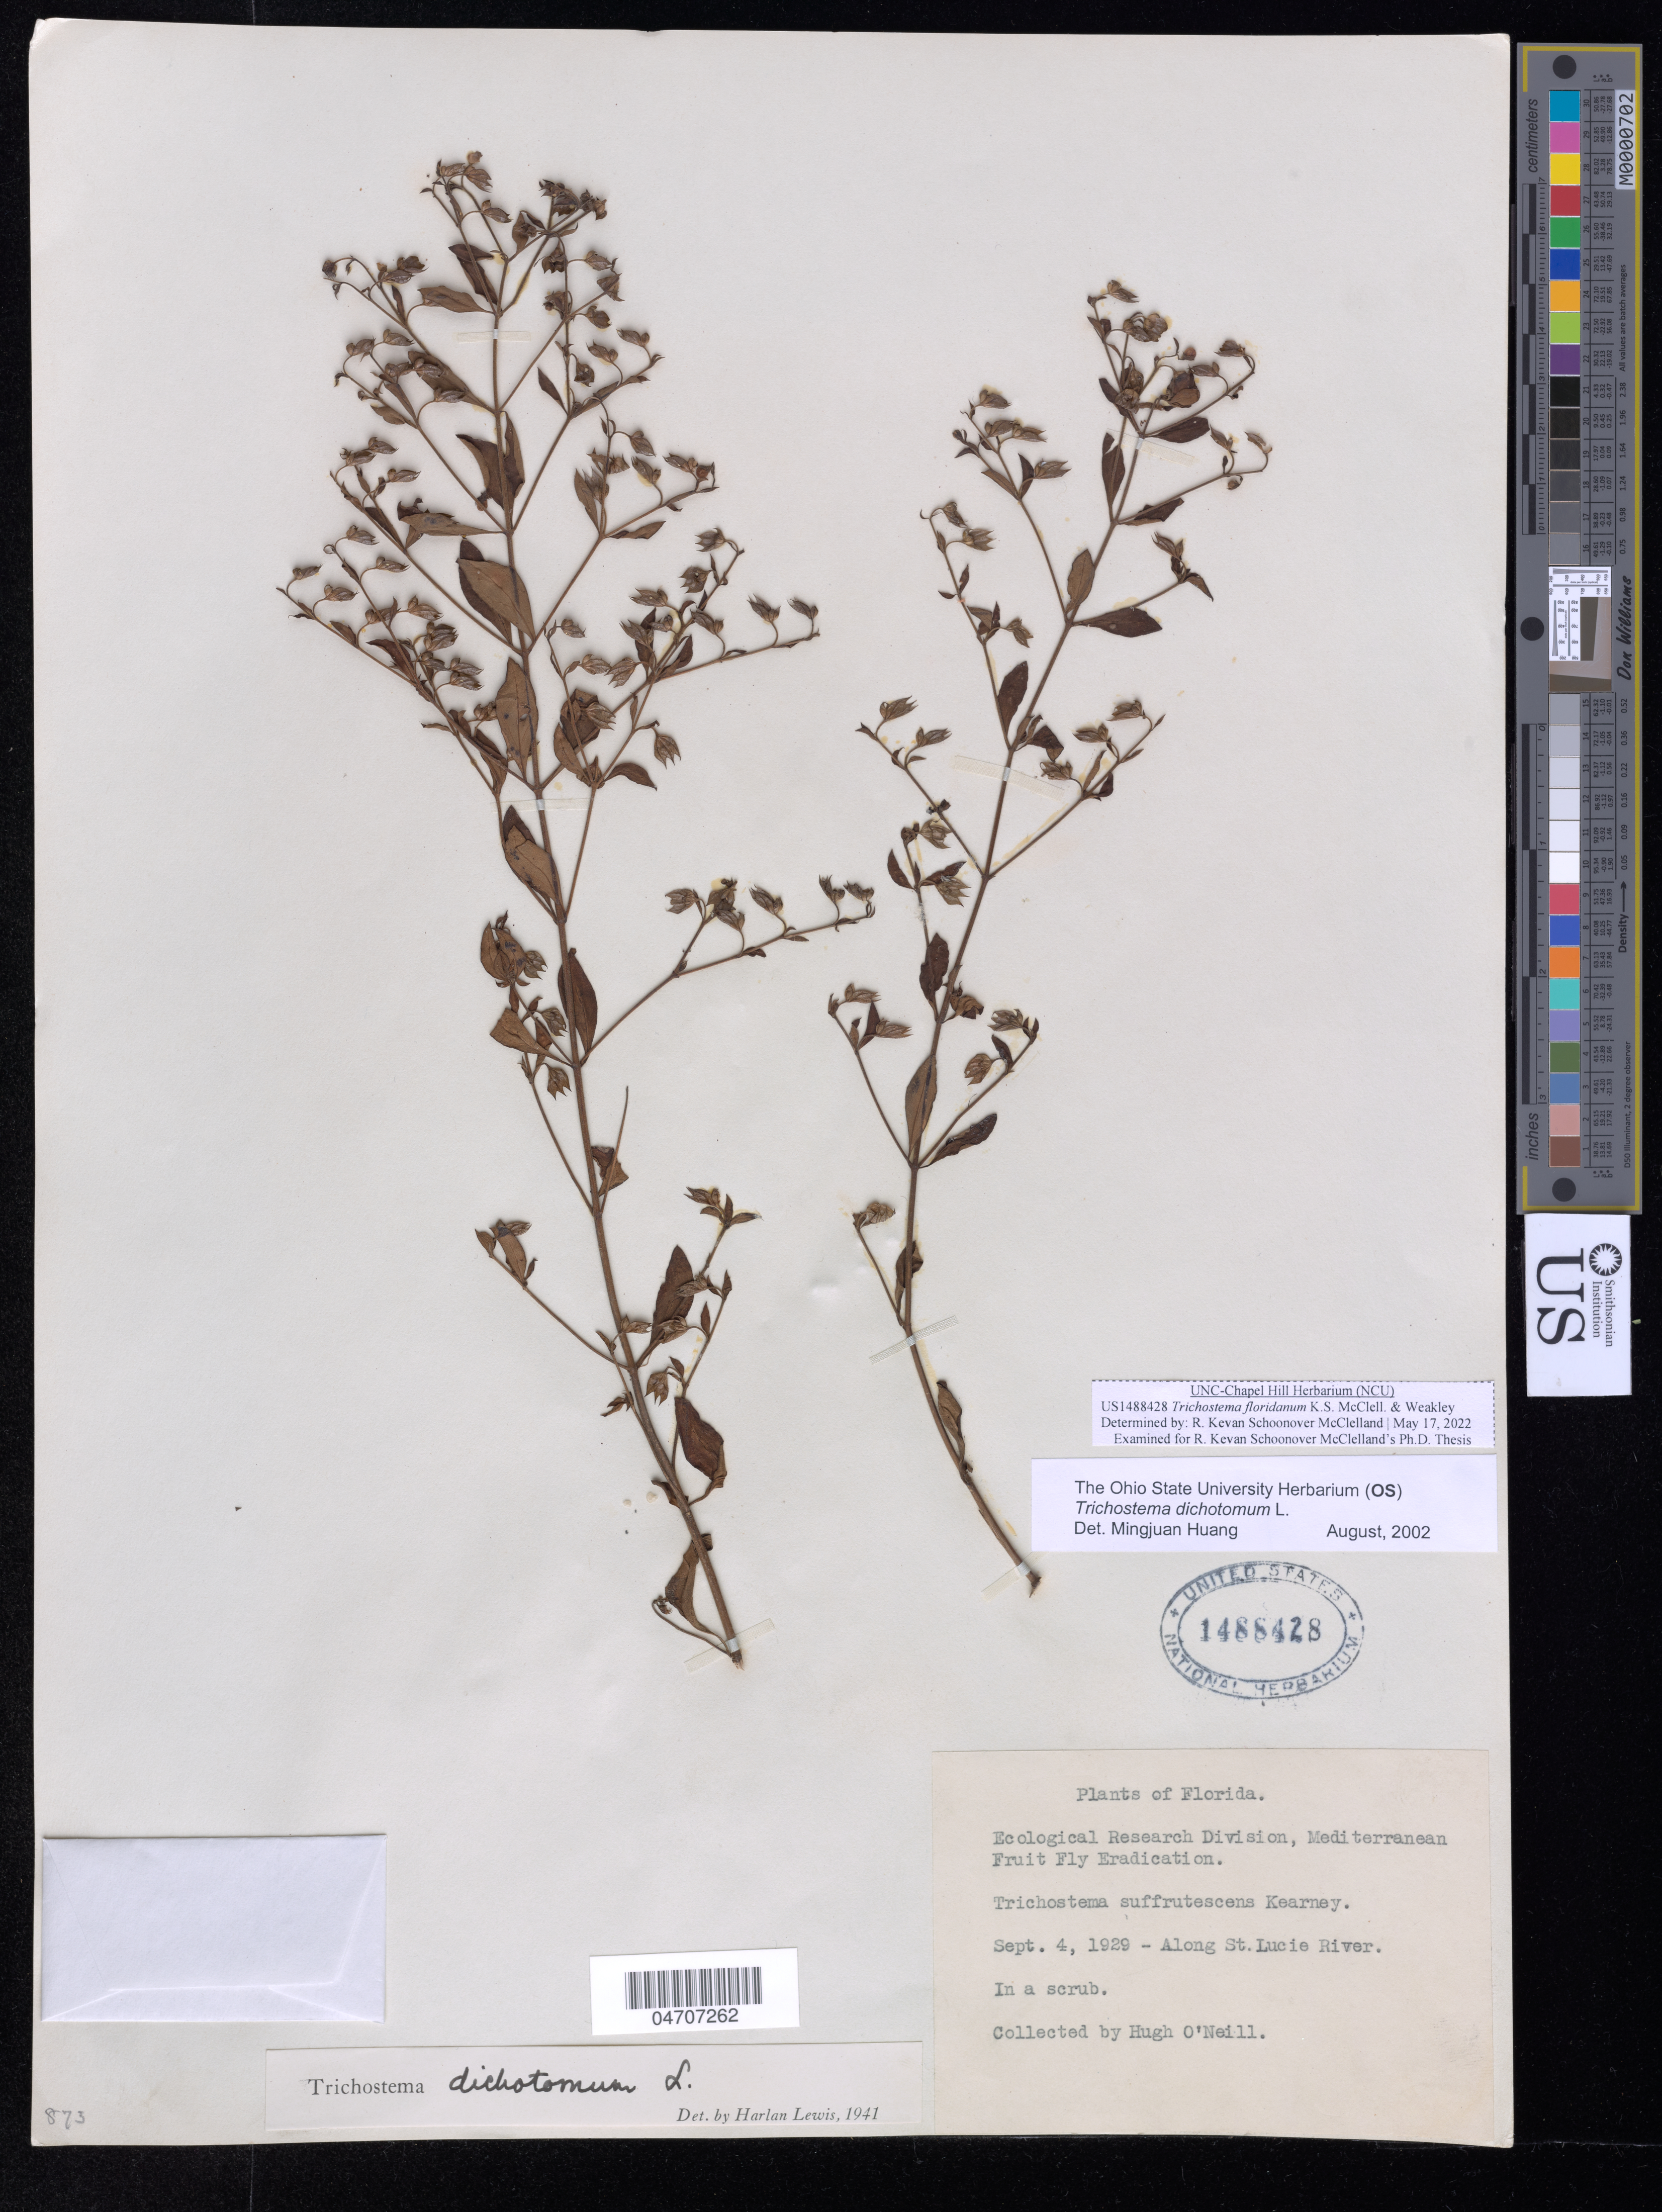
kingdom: Plantae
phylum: Tracheophyta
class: Magnoliopsida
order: Lamiales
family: Lamiaceae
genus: Trichostema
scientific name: Trichostema floridanum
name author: K. S. McClell. & Weakley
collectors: H. O'Neill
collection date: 1929-09-04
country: United States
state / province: Florida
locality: Along St. Lucie River.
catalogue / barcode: US 1488428